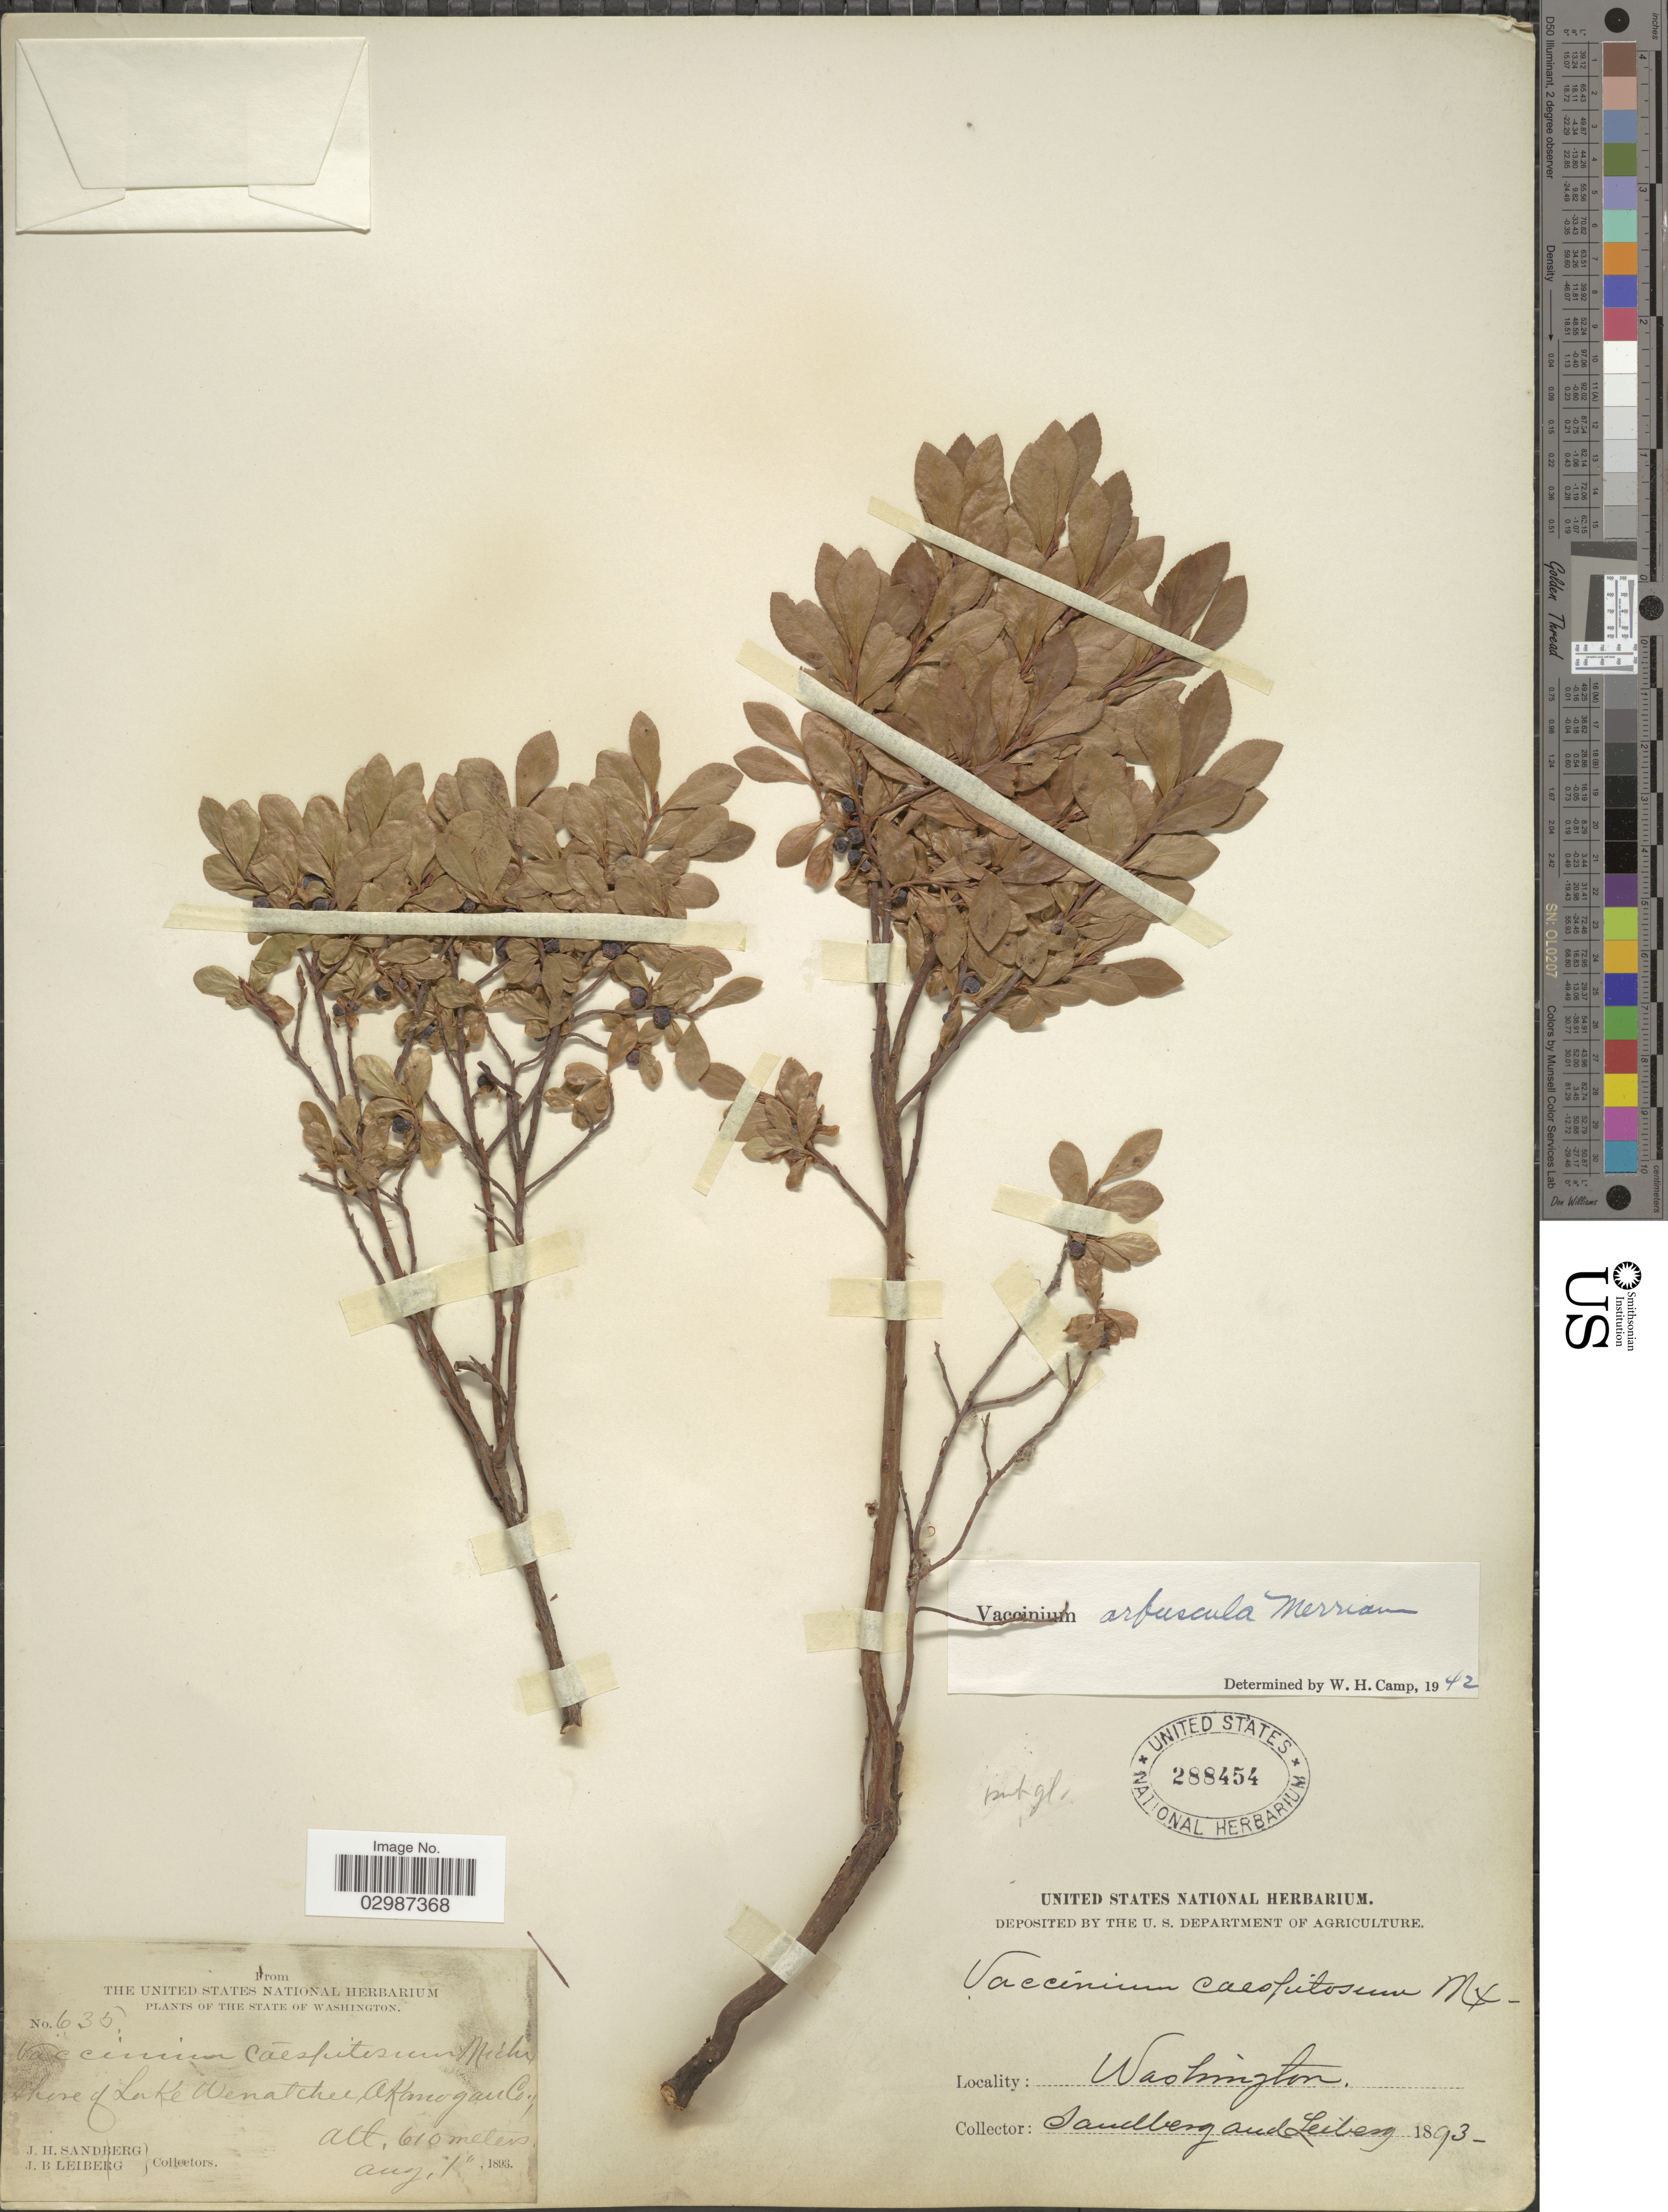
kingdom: Plantae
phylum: Tracheophyta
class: Magnoliopsida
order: Ericales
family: Ericaceae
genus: Vaccinium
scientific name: Vaccinium arbuscula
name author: (A. Gray) Merriam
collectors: J. H. Sandberg & J. B. Leiberg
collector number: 635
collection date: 1893-08-01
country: United States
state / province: Washington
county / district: Okanogan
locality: Shore of Lake Wenatchee, Okanogan Co.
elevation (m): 610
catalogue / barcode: US 288454